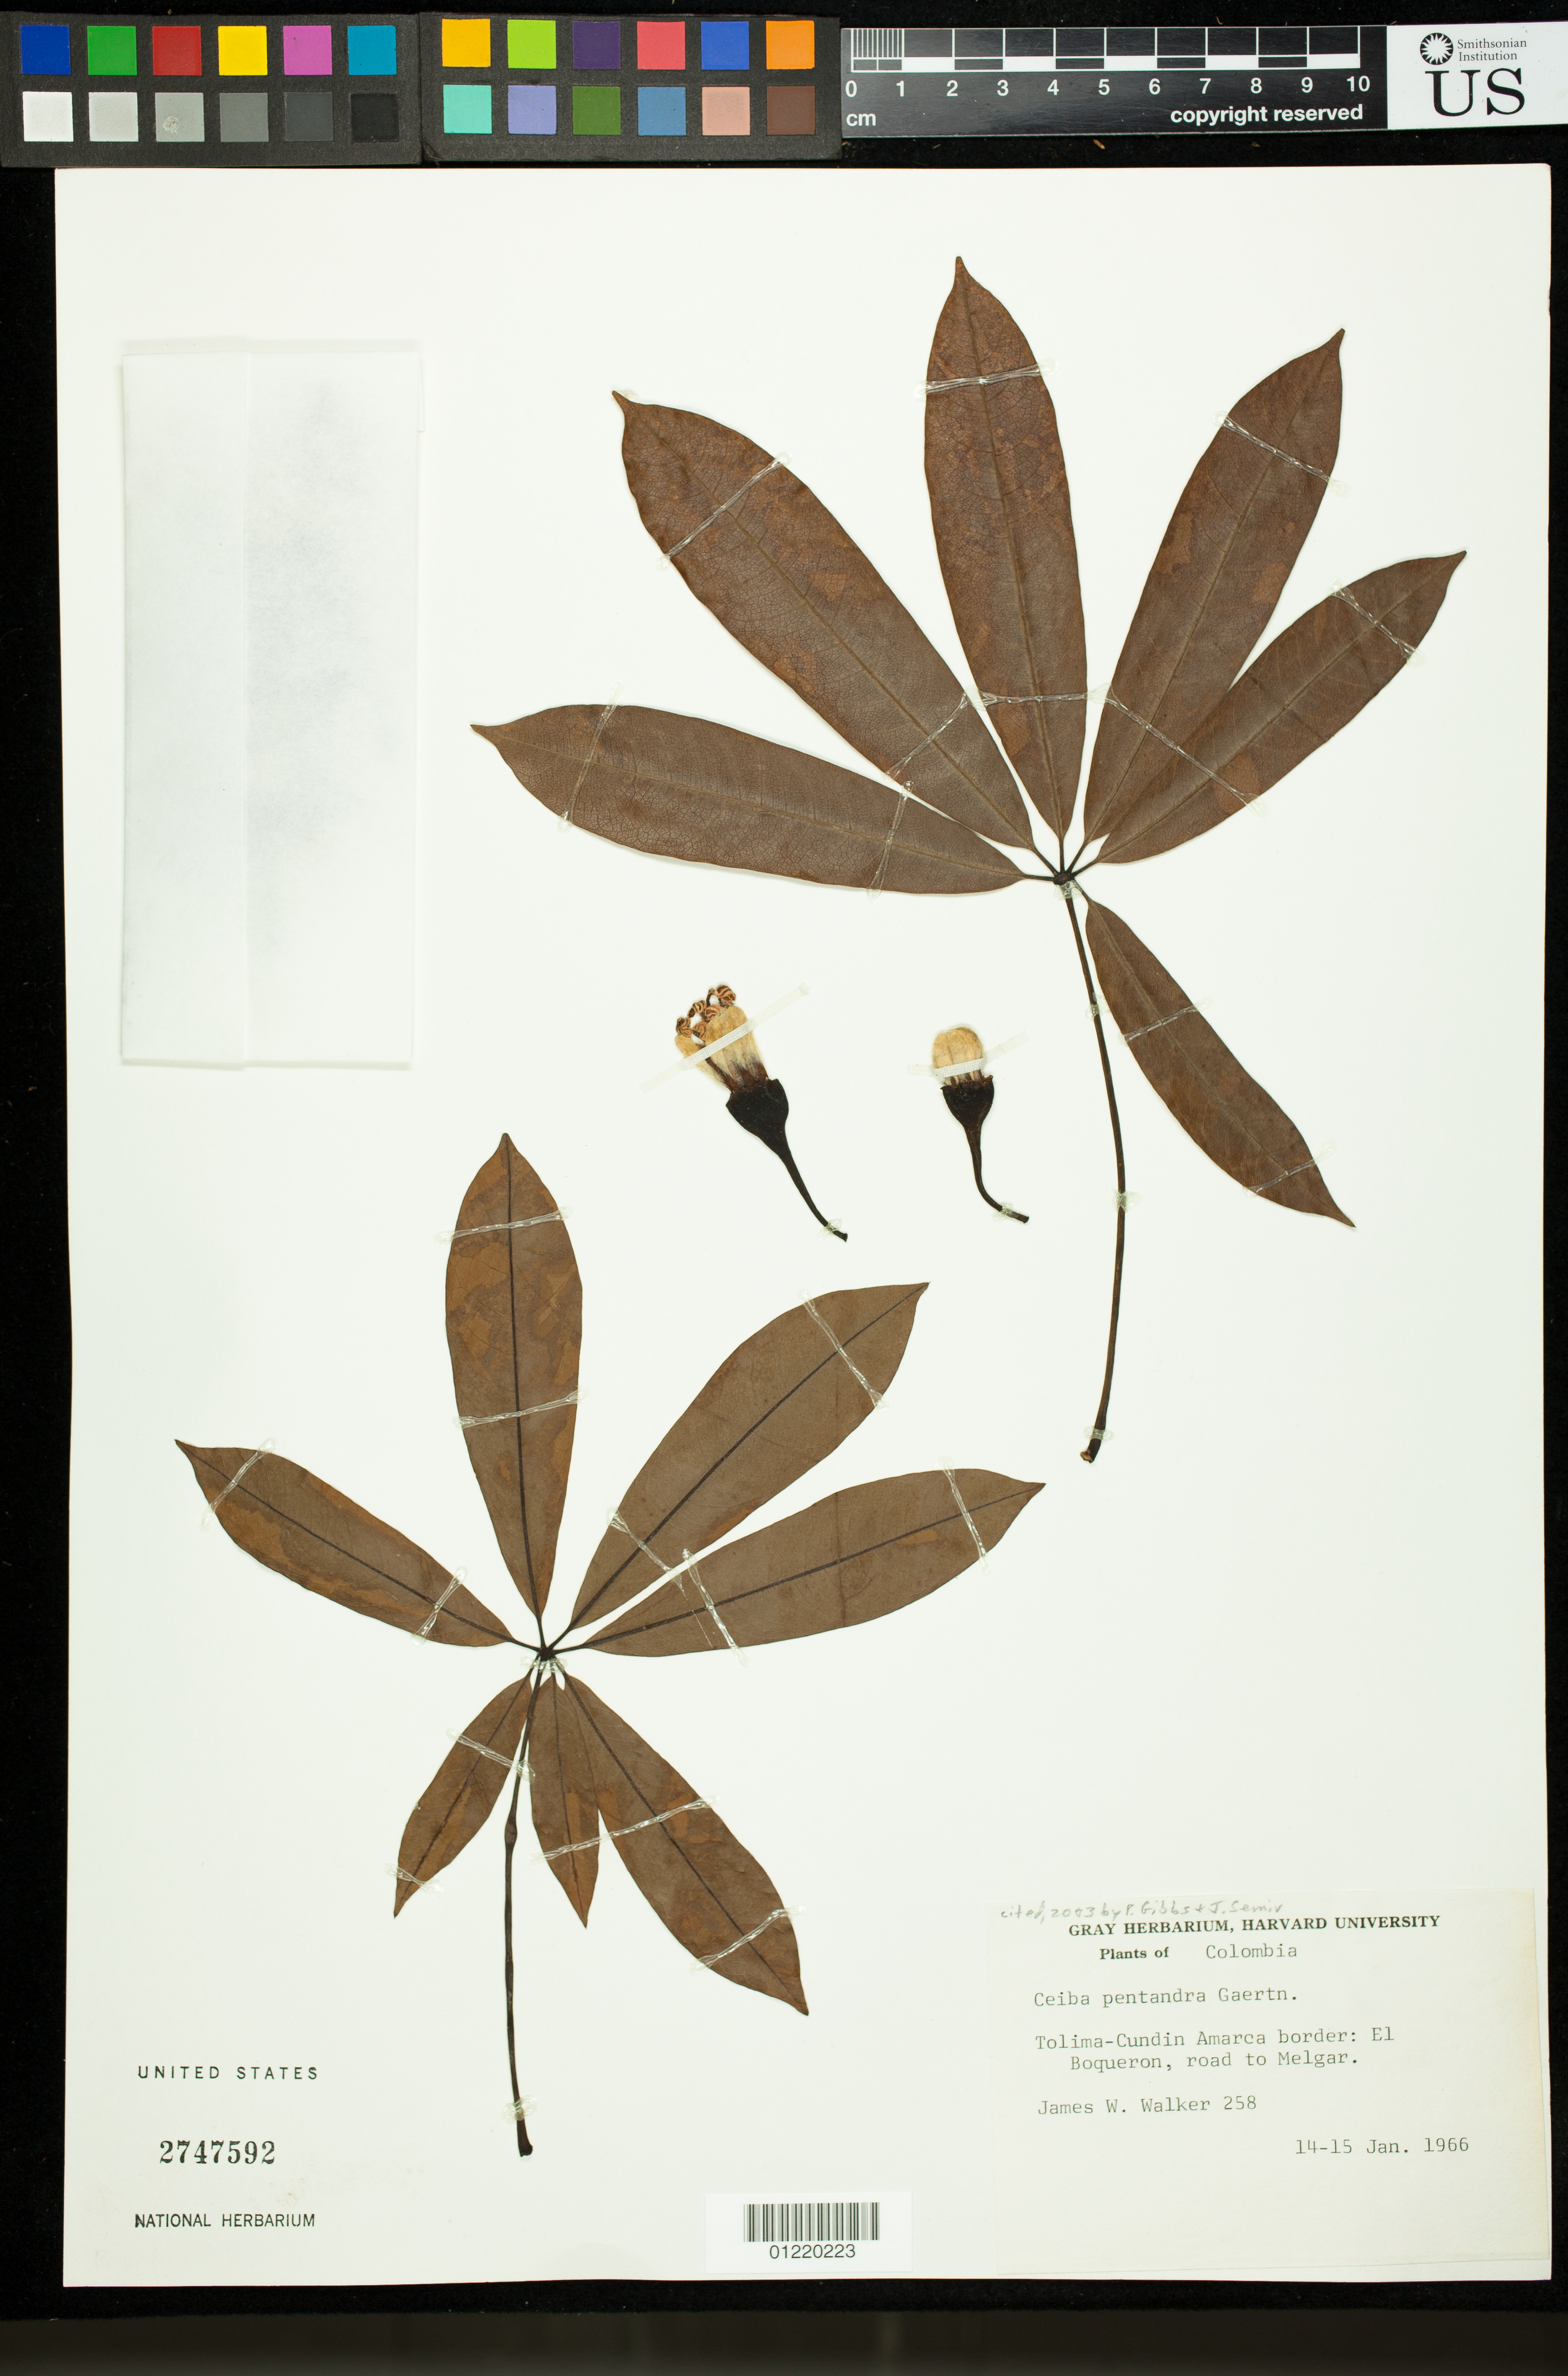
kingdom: Plantae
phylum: Tracheophyta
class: Magnoliopsida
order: Malvales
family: Malvaceae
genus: Ceiba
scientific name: Ceiba pentandra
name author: (L.) Gaertn.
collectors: J. W. Walker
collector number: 258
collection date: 1966-01-14/1966-01-15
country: Colombia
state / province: Tolima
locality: Tolima-Cundinamarca border: El Boqueron, road to Melgar.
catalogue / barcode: US 2747592